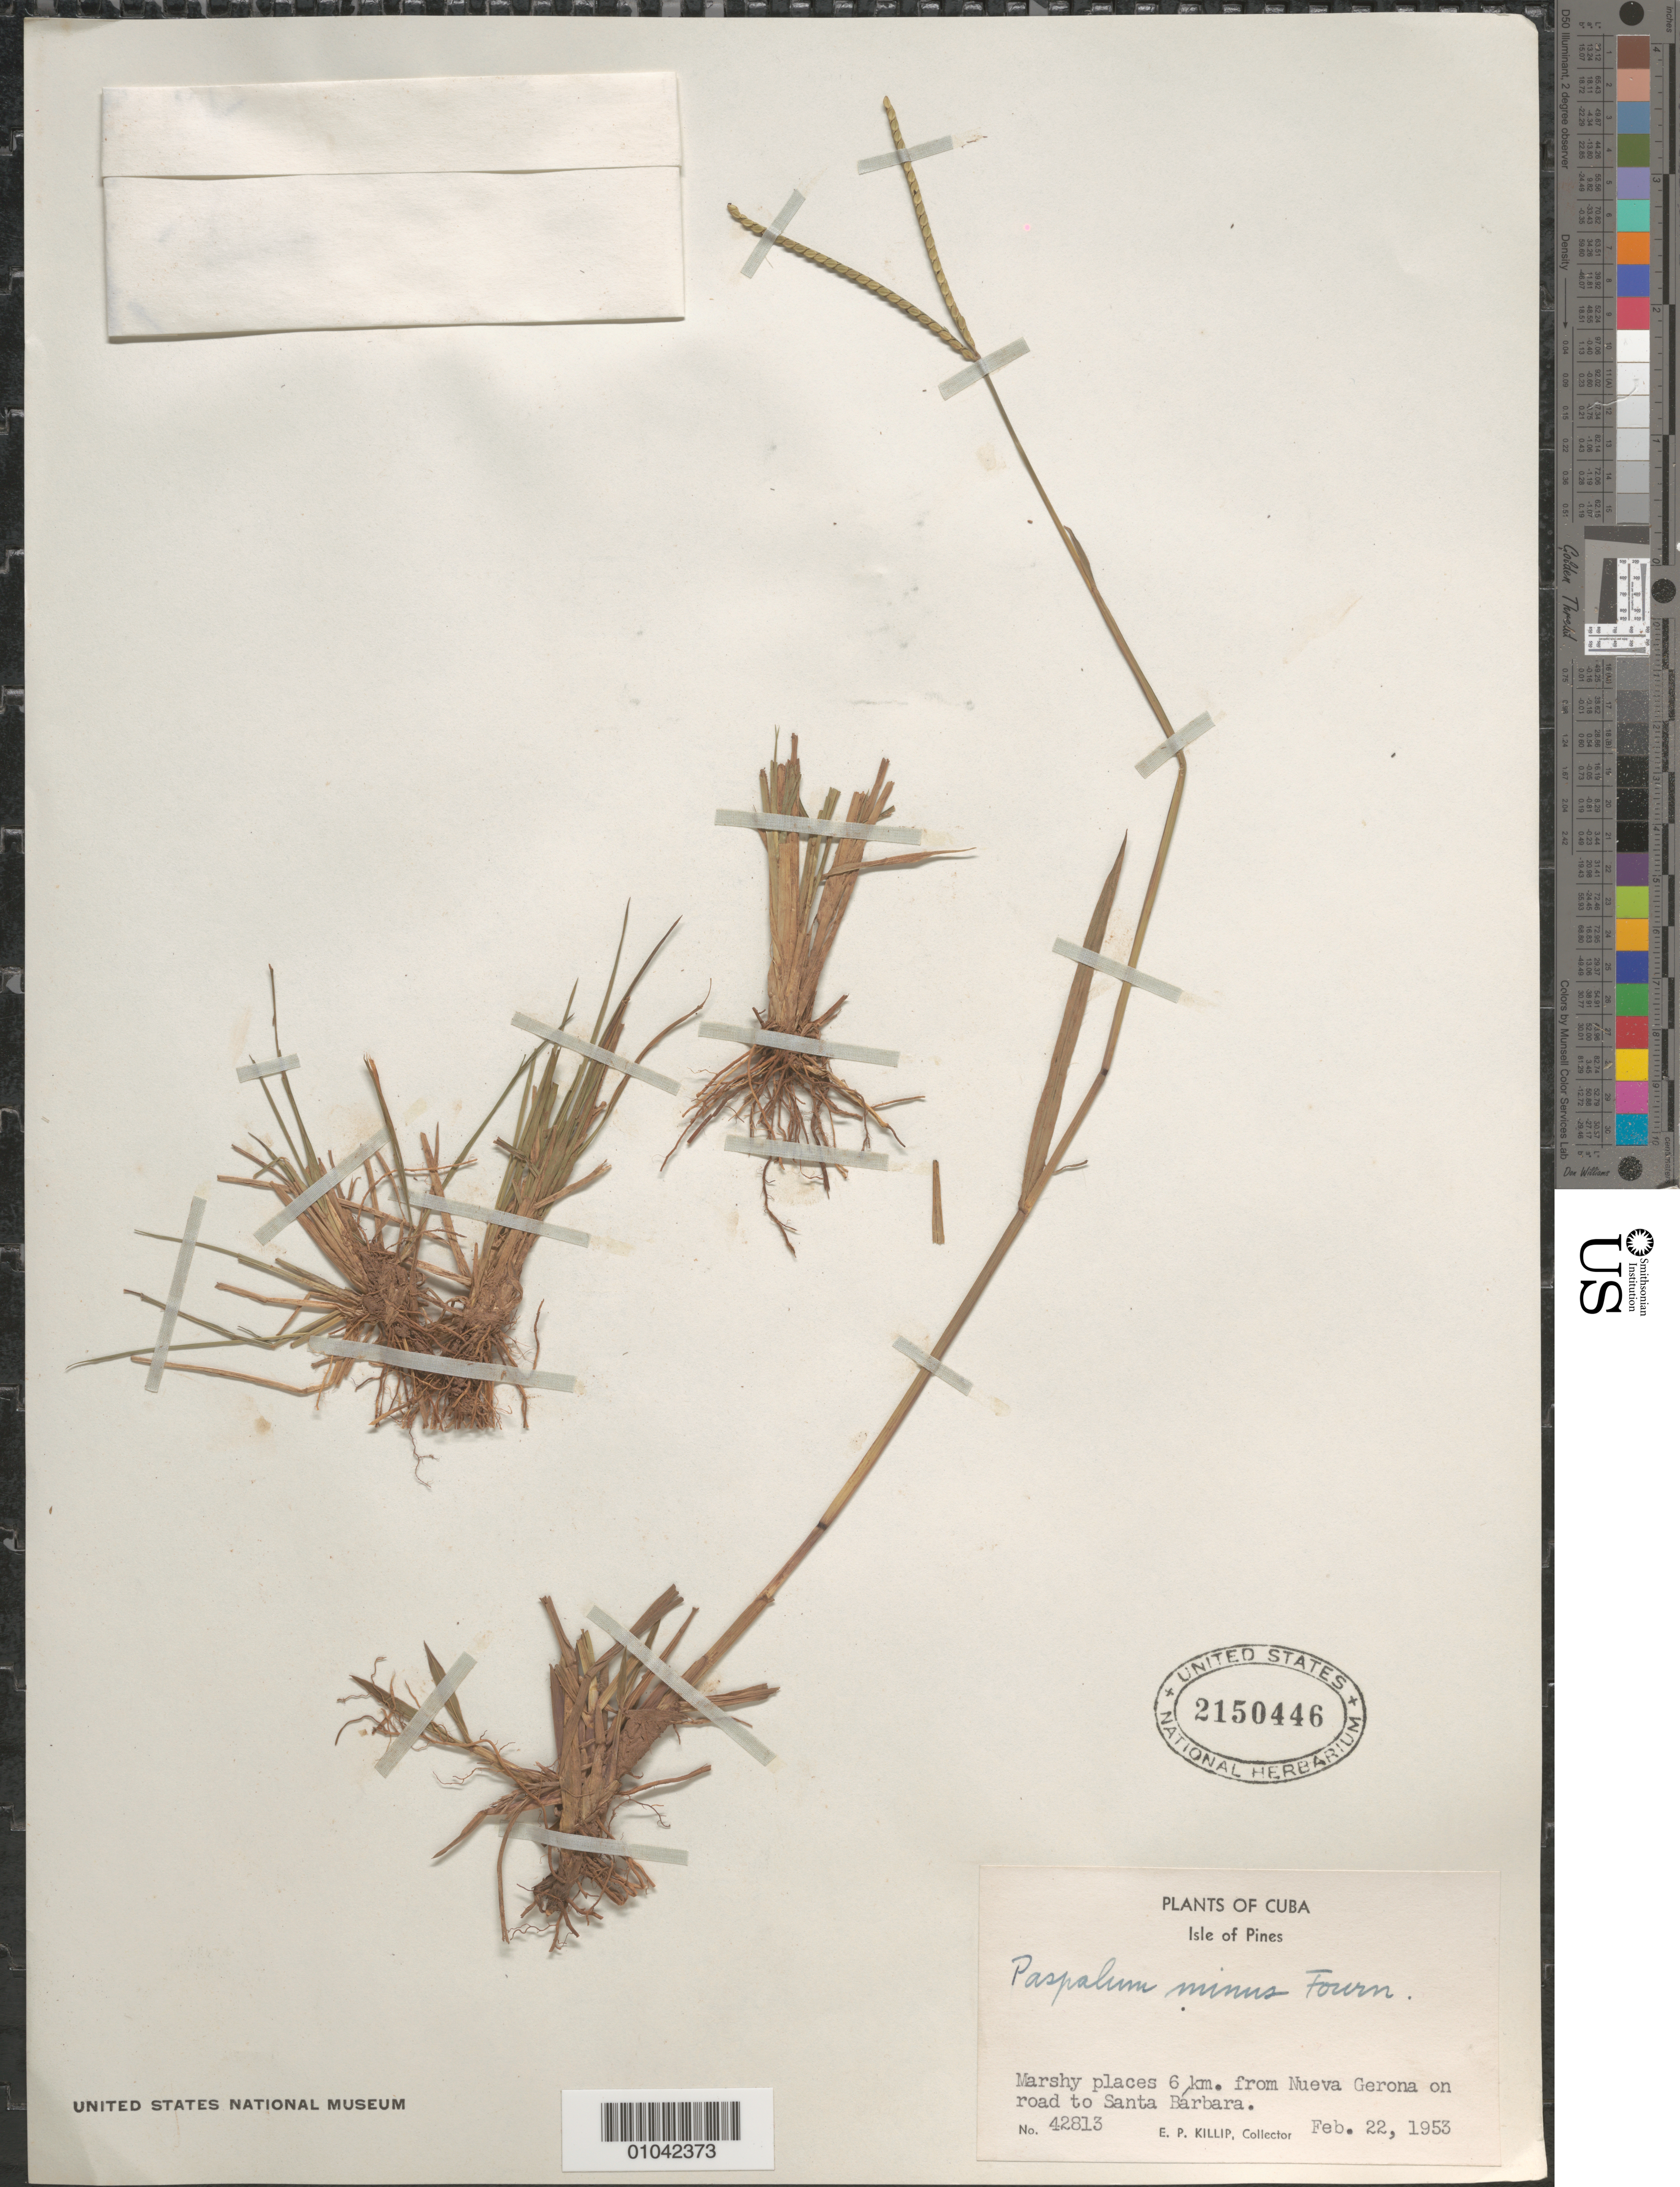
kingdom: Plantae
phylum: Tracheophyta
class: Liliopsida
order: Poales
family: Poaceae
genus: Paspalum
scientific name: Paspalum minus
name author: E. Fourn.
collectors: E. P. Killip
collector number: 42813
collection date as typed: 22 Feb 1953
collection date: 1953-02-22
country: Cuba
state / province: Isla de la Juventud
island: Isla de la Juventud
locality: [Isle of Pines], 6 km from Nueva Gerona on road to Santa Barbara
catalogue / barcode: US 2150446